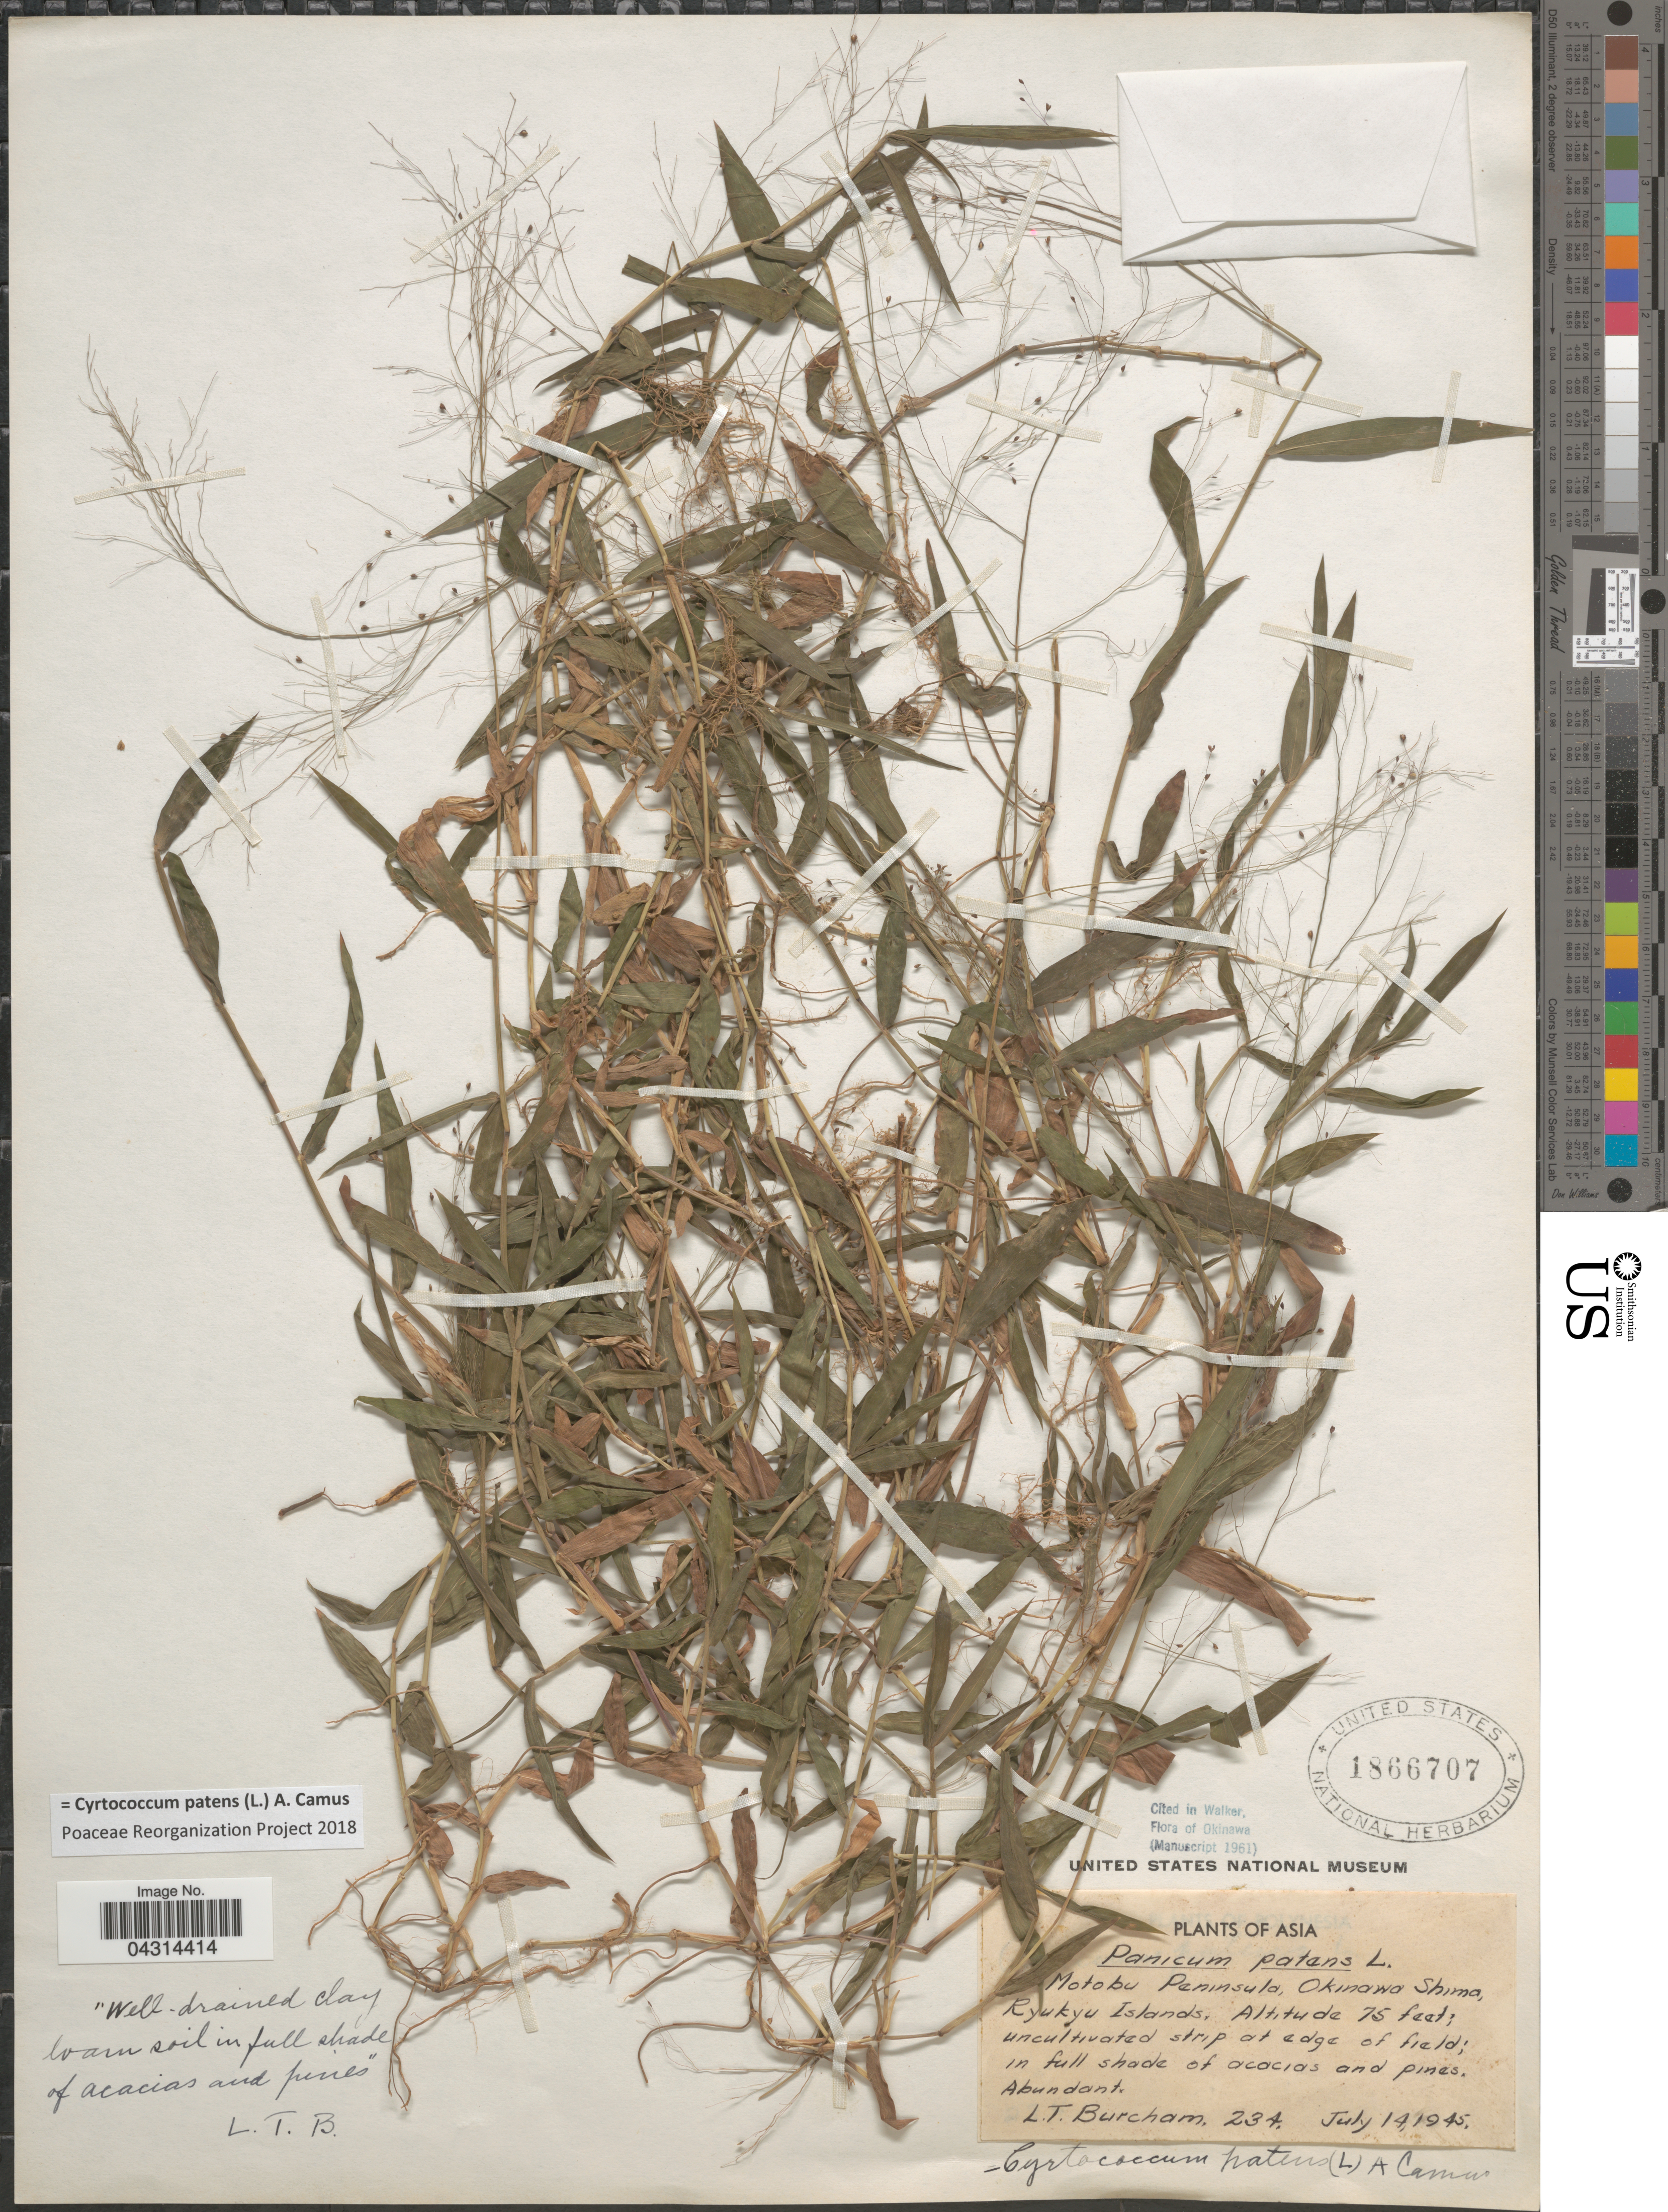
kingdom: Plantae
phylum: Tracheophyta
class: Liliopsida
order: Poales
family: Poaceae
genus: Cyrtococcum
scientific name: Cyrtococcum patens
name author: (L.) A. Camus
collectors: L. Burcham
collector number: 234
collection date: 1945-07-14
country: Japan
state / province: Okinawa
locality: Motobu Peninsula, Okinawa Shima, Ryukyu Islands.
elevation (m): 23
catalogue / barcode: US 1866707